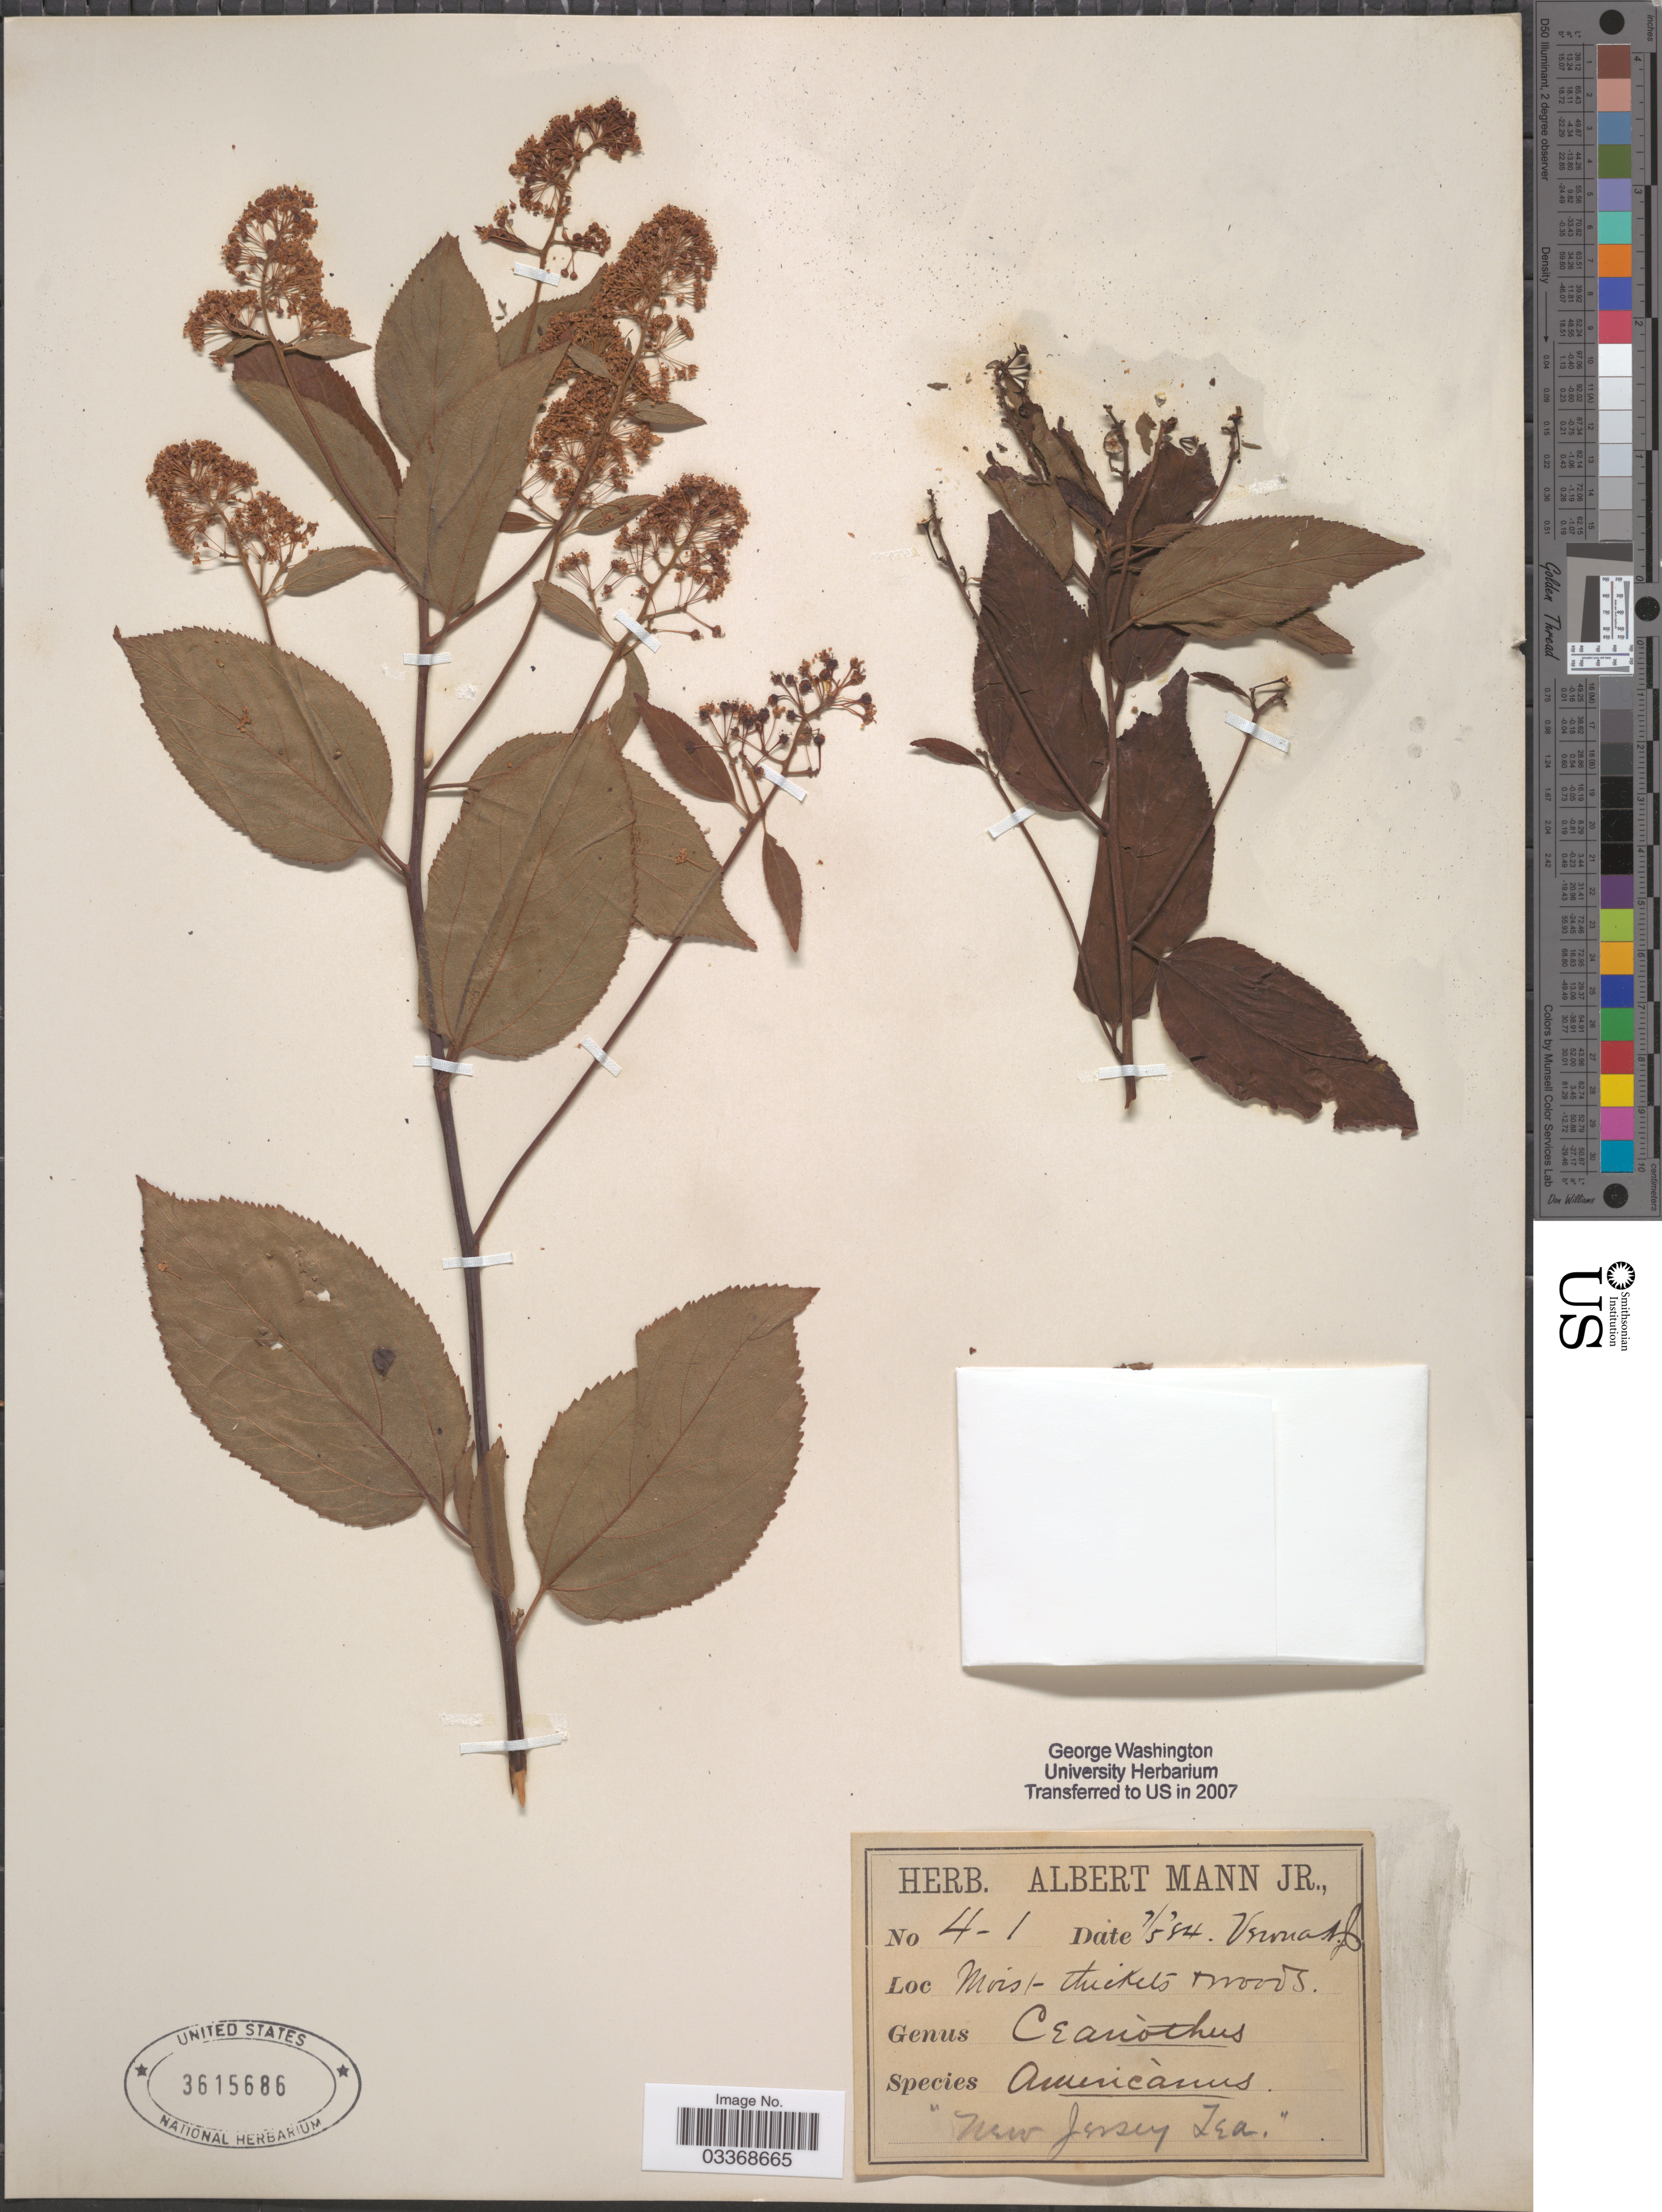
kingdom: Plantae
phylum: Tracheophyta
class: Magnoliopsida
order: Rosales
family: Rhamnaceae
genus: Ceanothus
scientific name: Ceanothus americanus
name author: L.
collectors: Ex herb. Albert Mann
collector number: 4-1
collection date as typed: Transcribed d/m/y: 5/7/84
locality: VermatC [interpreted]. Moist thickets + woods.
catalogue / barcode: US 3615686